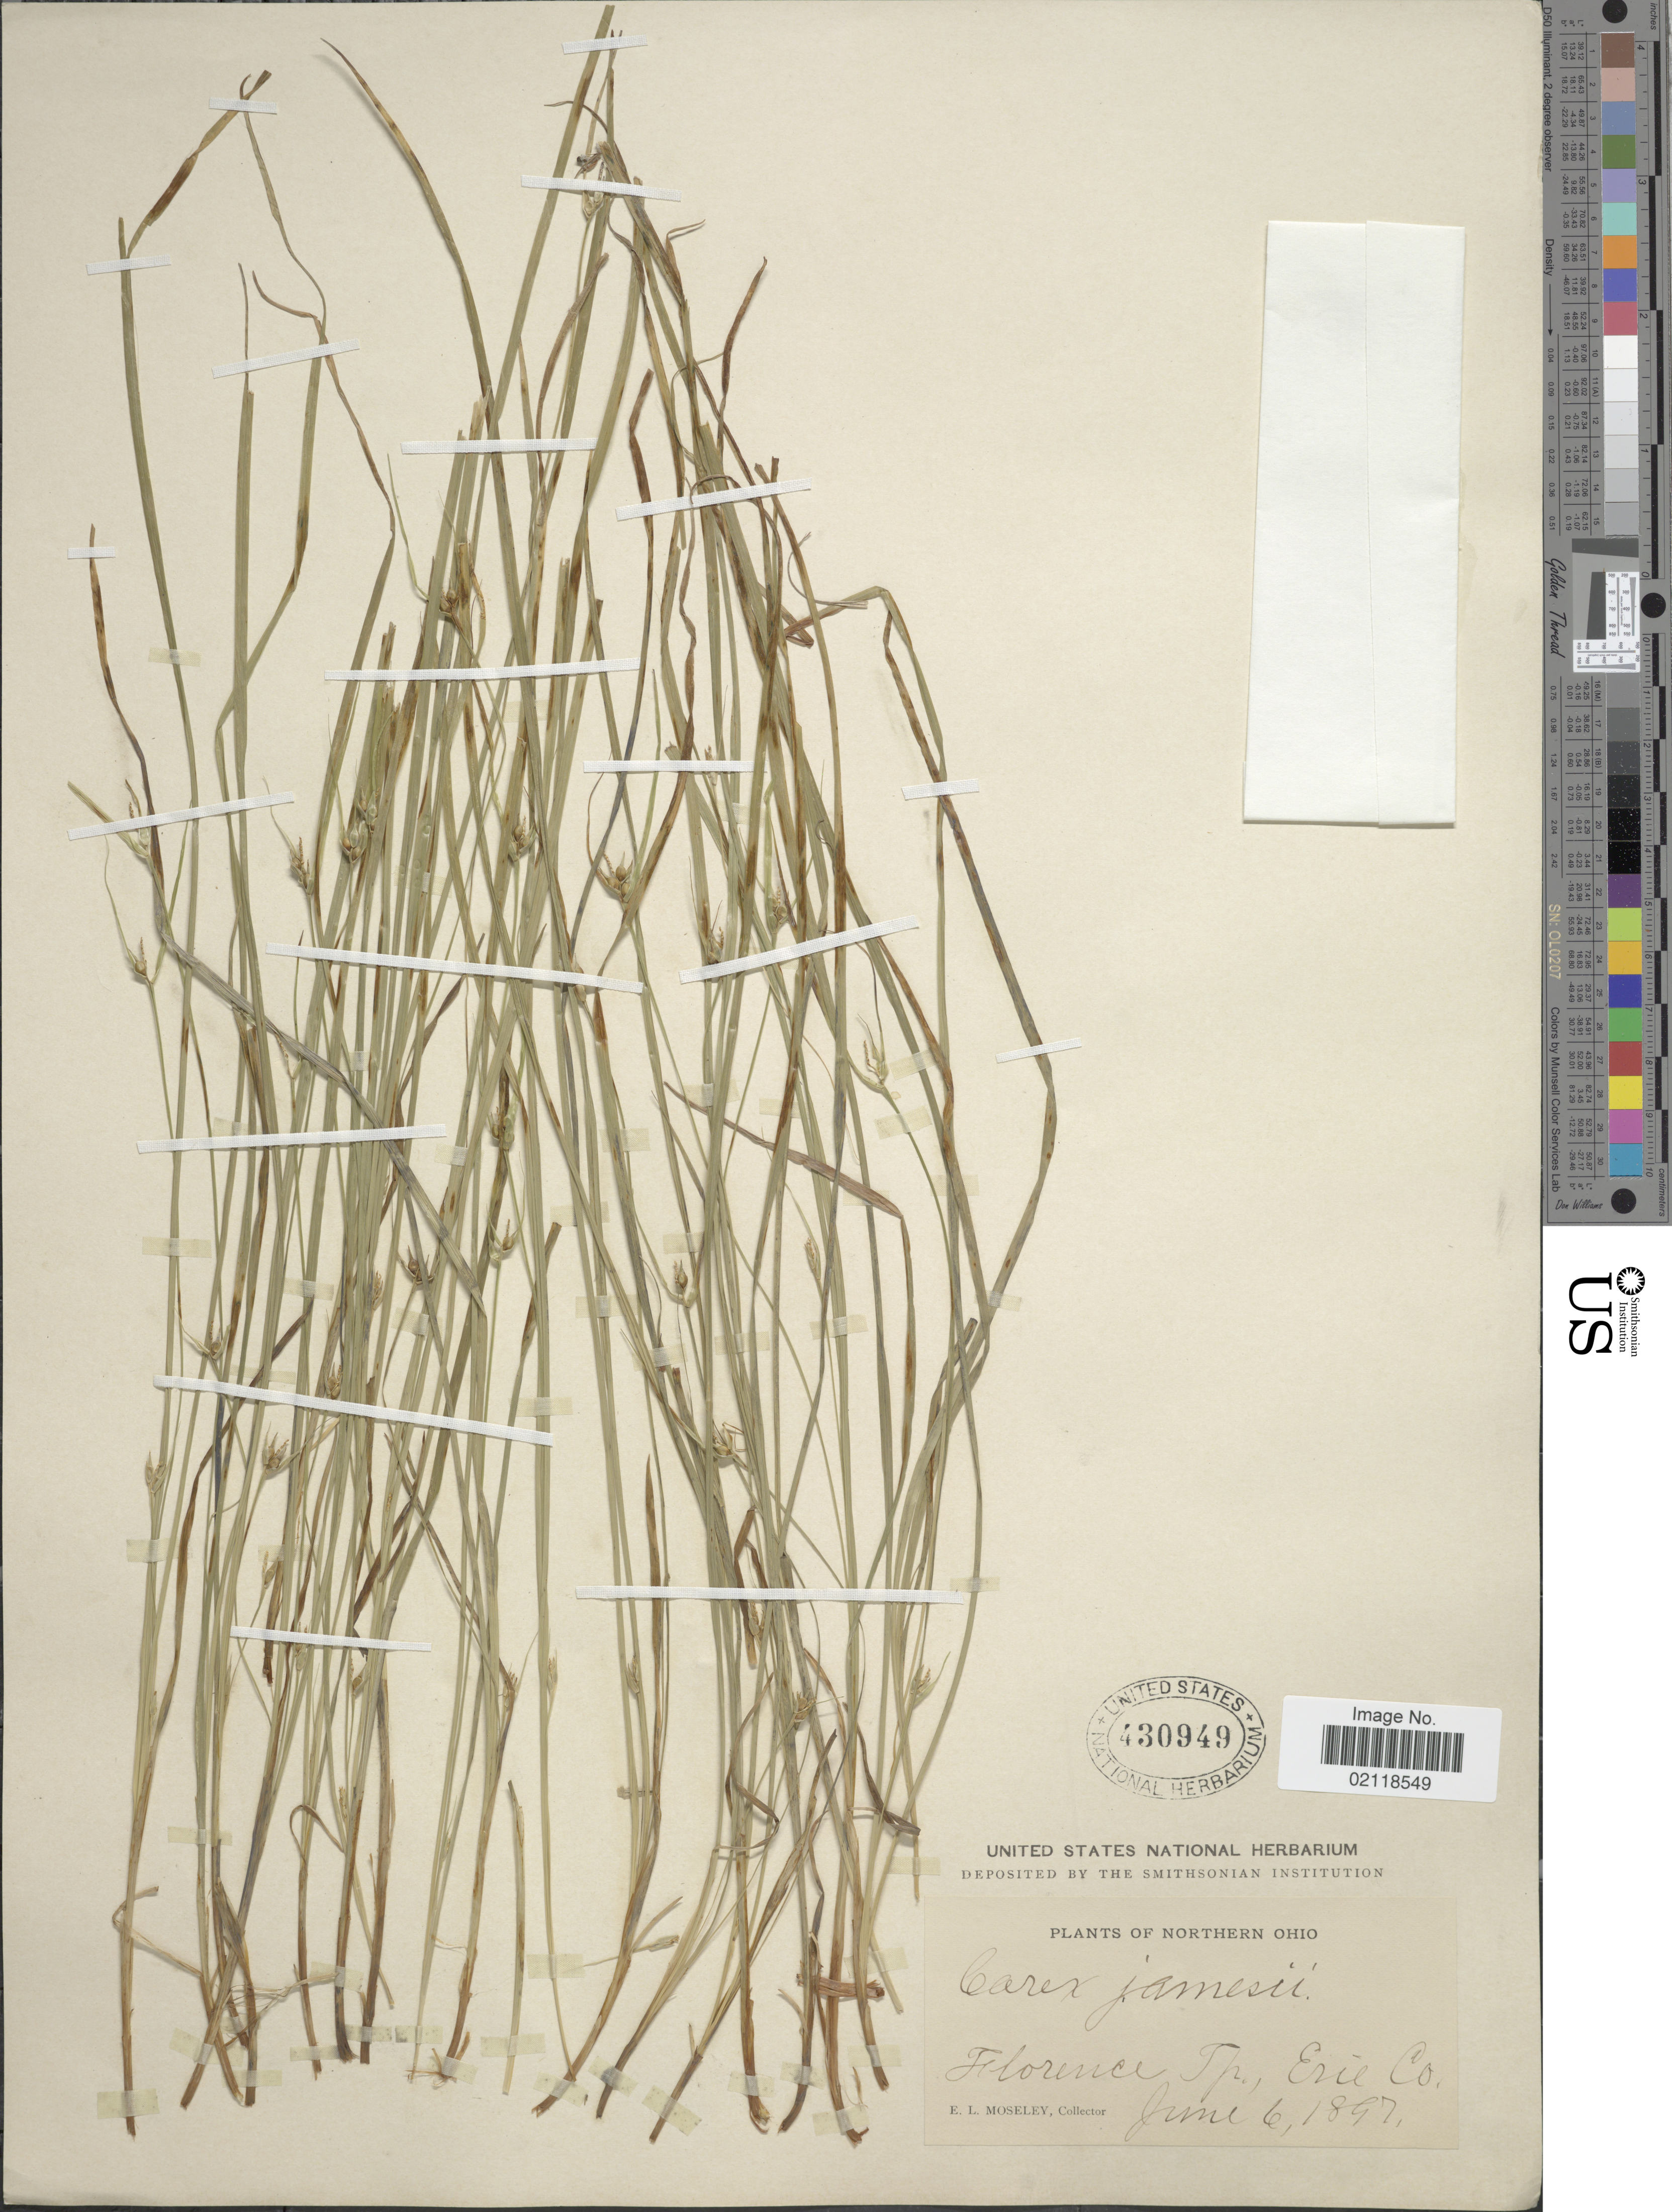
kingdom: Plantae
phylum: Tracheophyta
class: Liliopsida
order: Poales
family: Cyperaceae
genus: Carex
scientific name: Carex jamesii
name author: Schwein.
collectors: E. Moseley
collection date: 1897-06-06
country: United States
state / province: Ohio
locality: Northern Ohio, Florence Tp., Erie Co.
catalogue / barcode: US 430949